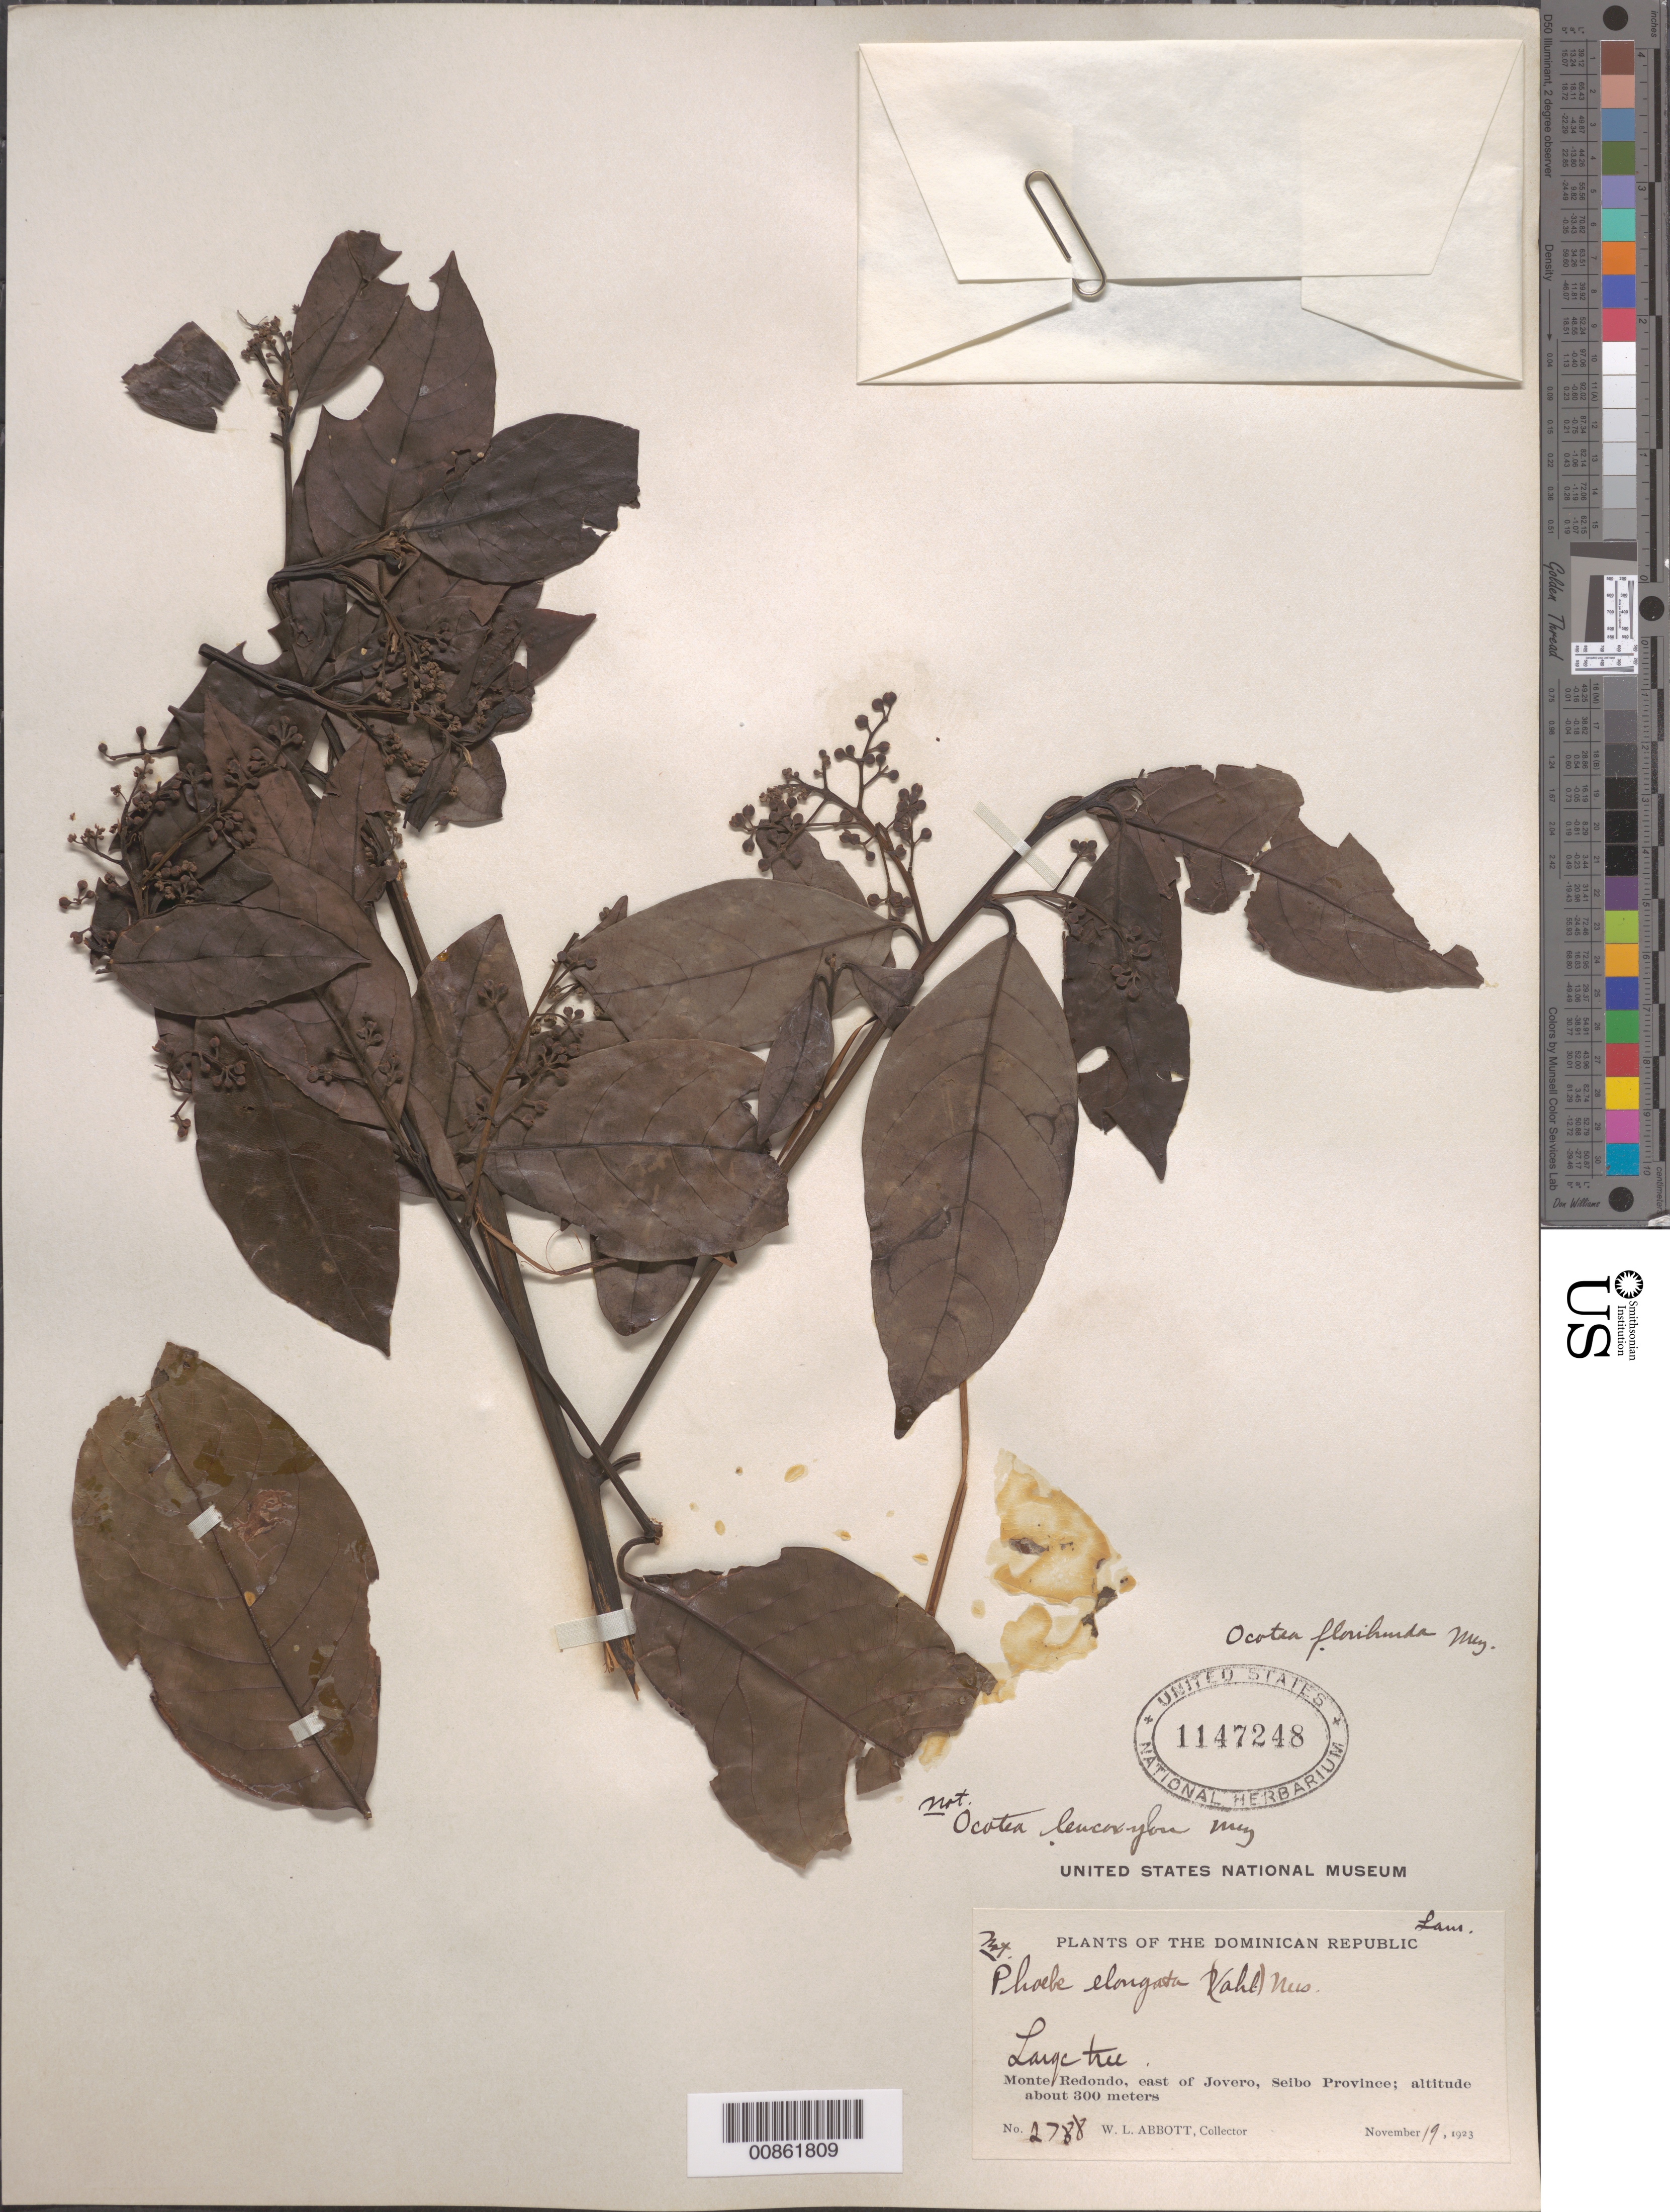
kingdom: Plantae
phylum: Tracheophyta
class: Magnoliopsida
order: Laurales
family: Lauraceae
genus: Ocotea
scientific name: Ocotea floribunda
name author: (Sw.) Mez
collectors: W. L. Abbott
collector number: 2788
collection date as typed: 19 Nov 1923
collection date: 1923-11-19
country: Dominican Republic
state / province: El Seibo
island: Hispaniola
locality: Monte Redondo, east of Jovero.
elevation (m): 300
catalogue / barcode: US 1147248